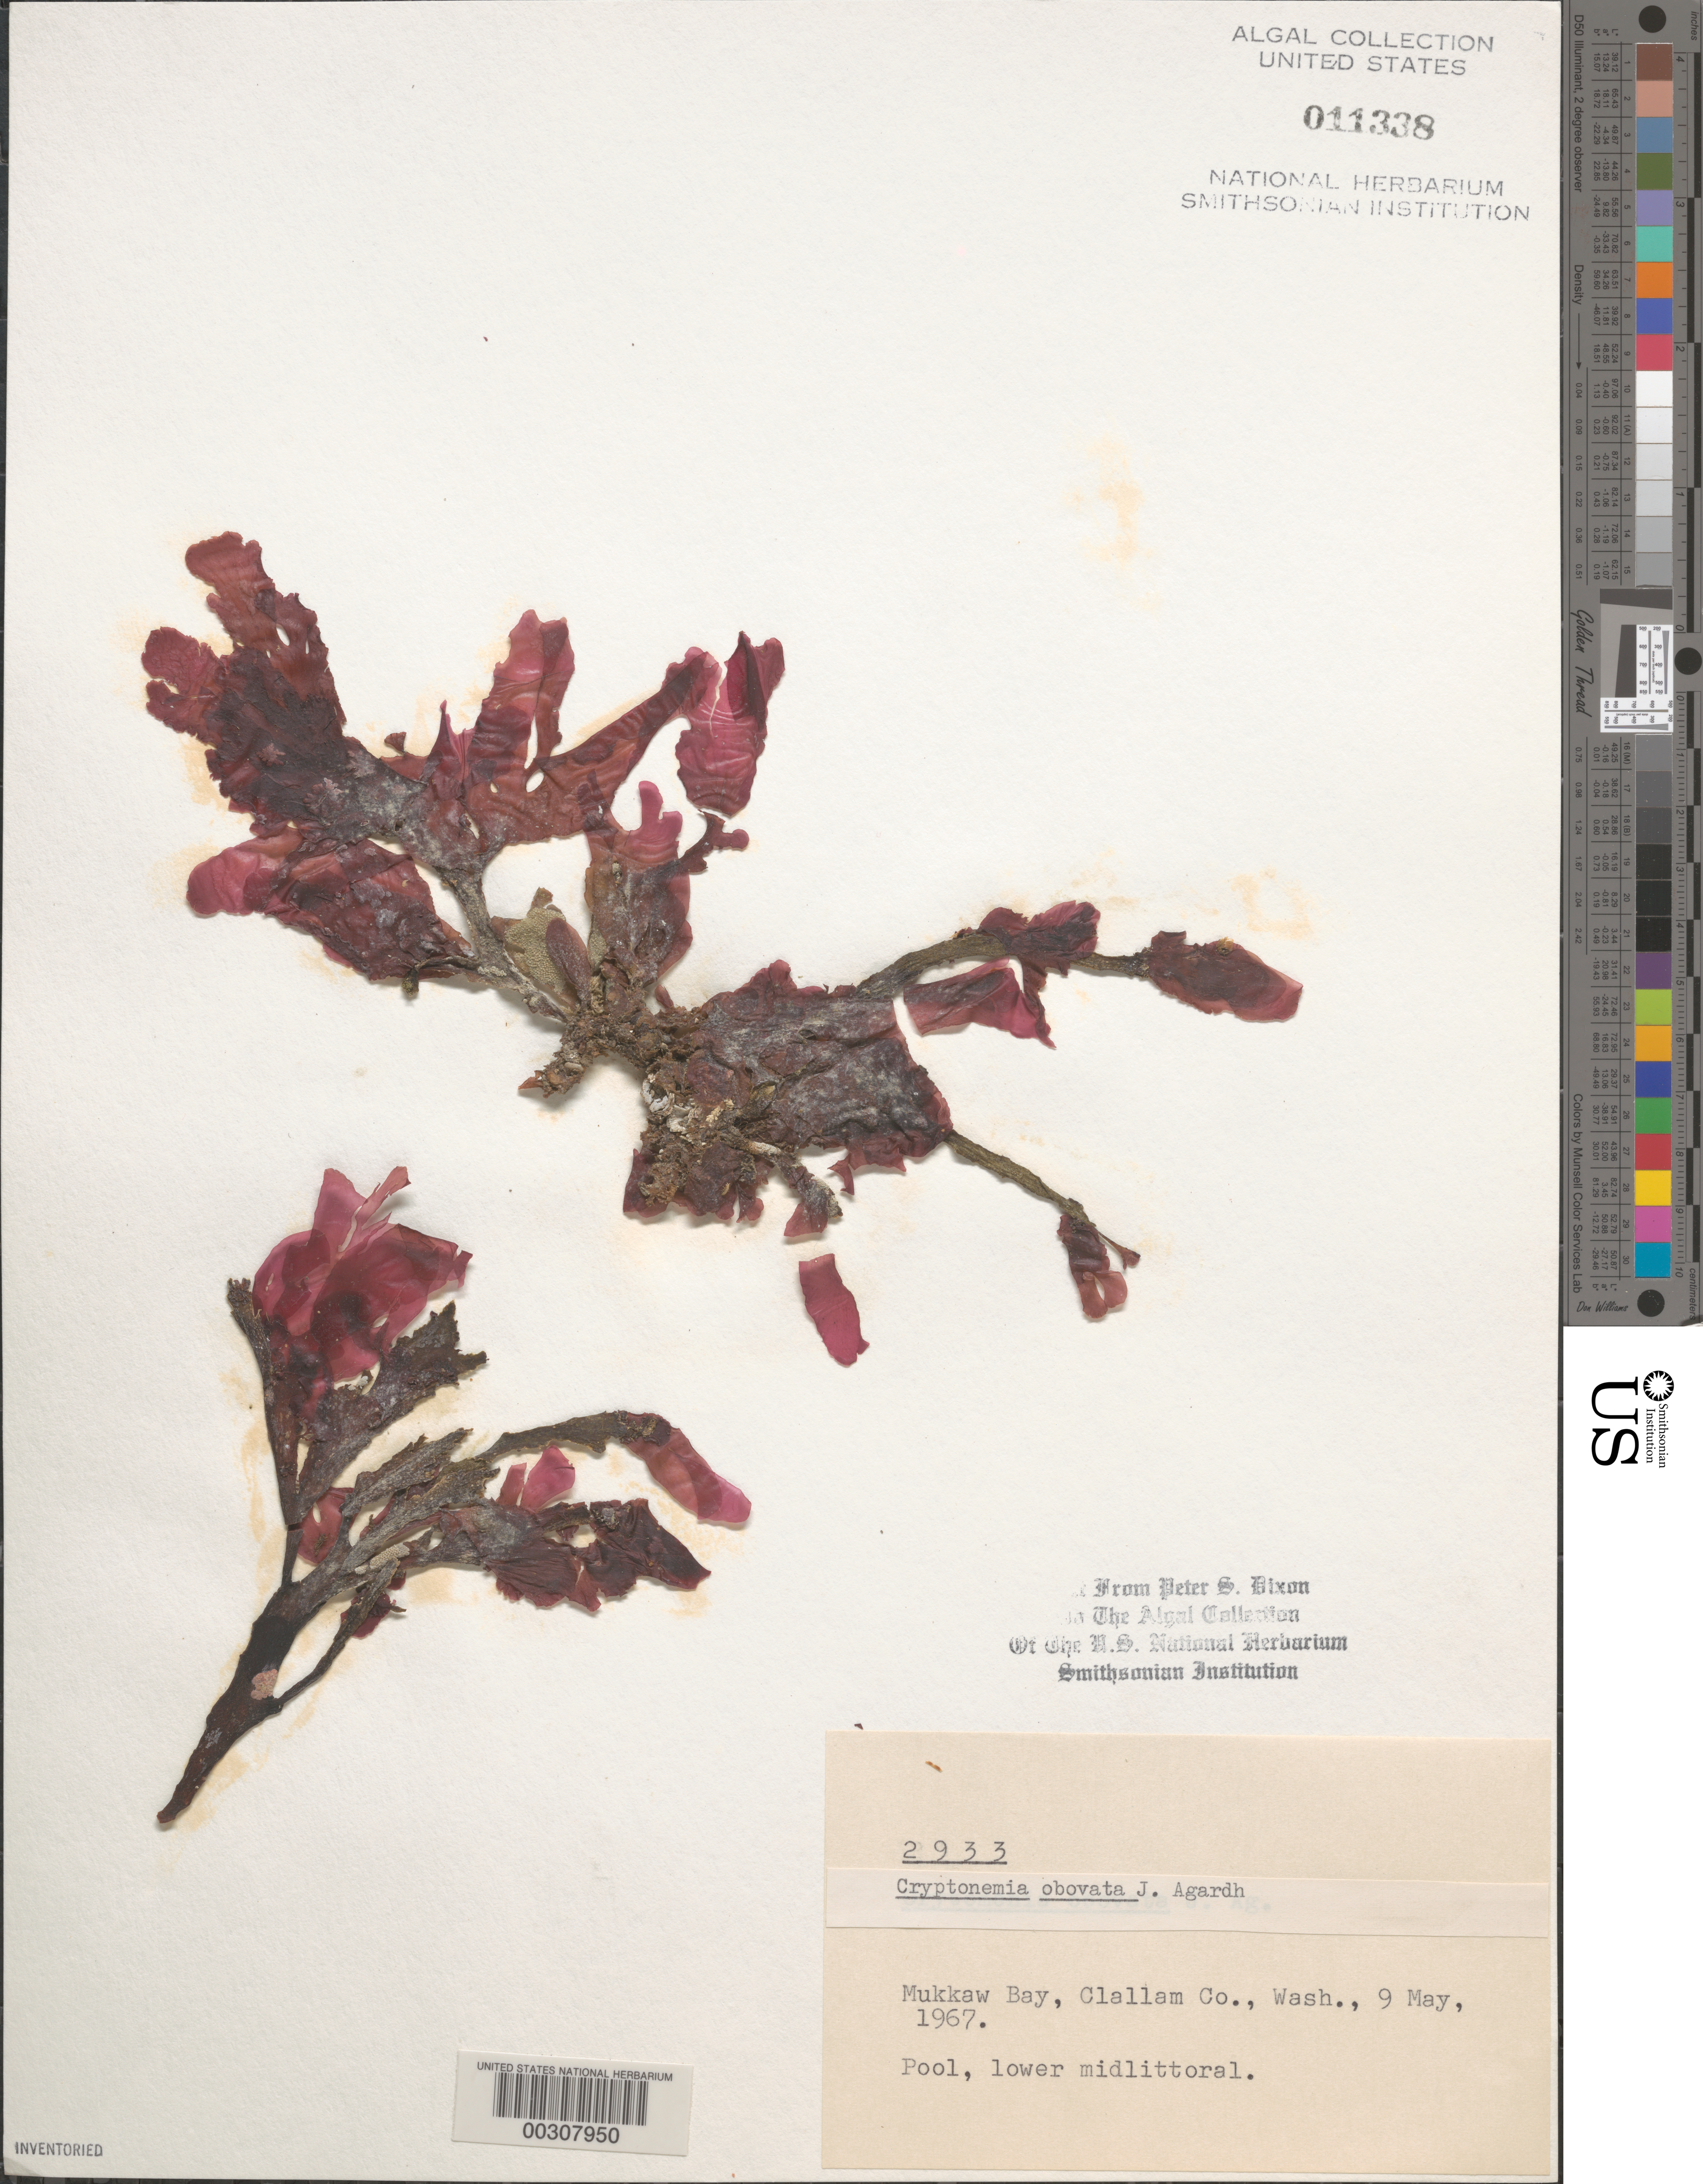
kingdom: Plantae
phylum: Rhodophyta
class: Florideophyceae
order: Halymeniales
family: Halymeniaceae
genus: Cryptonemia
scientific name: Cryptonemia obovata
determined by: Dixon, P. S.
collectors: P. S. Dixon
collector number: PSD 2933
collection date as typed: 09 May 1967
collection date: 1967-05-09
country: United States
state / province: Washington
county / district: Clallam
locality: Mukkaw Bay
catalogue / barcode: US 11338